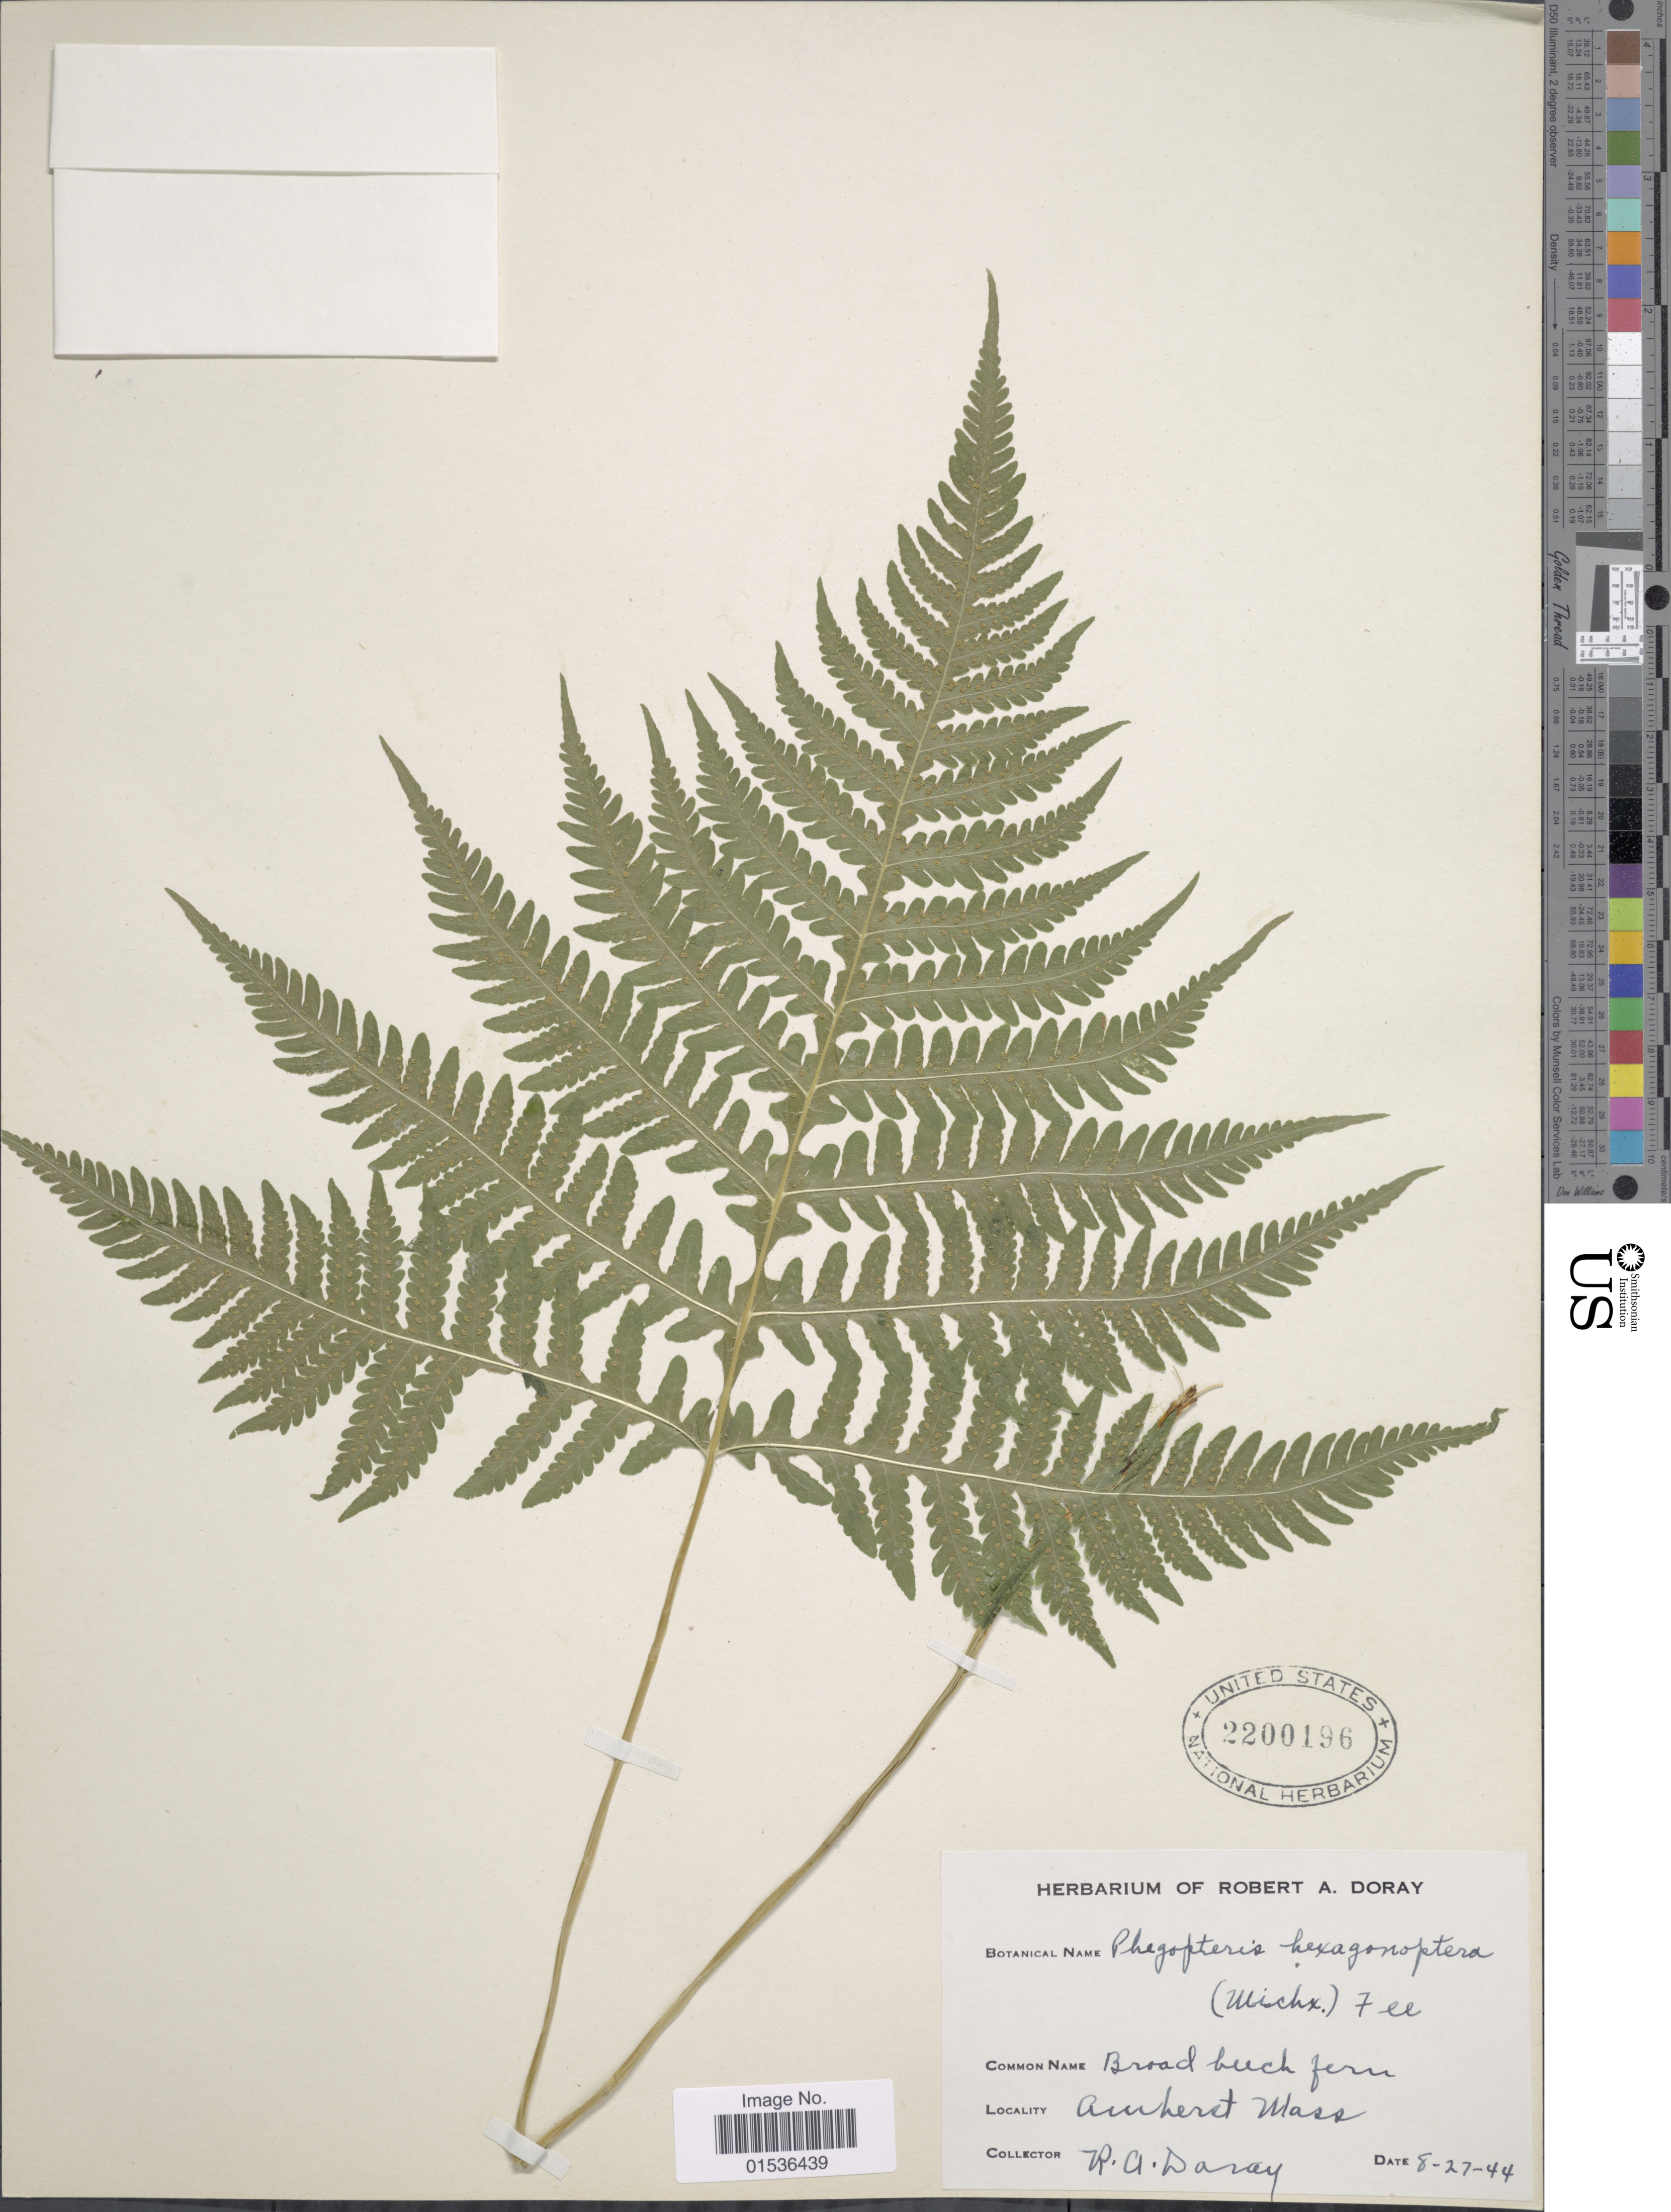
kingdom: Plantae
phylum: Tracheophyta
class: Polypodiopsida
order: Polypodiales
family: Thelypteridaceae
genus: Phegopteris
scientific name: Phegopteris hexagonoptera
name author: (Michx.) Fée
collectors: R. Doray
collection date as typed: Transcribed d/m/y: 27/8/44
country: United States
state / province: Massachusetts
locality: Amhert Mass.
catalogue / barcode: US 2200196